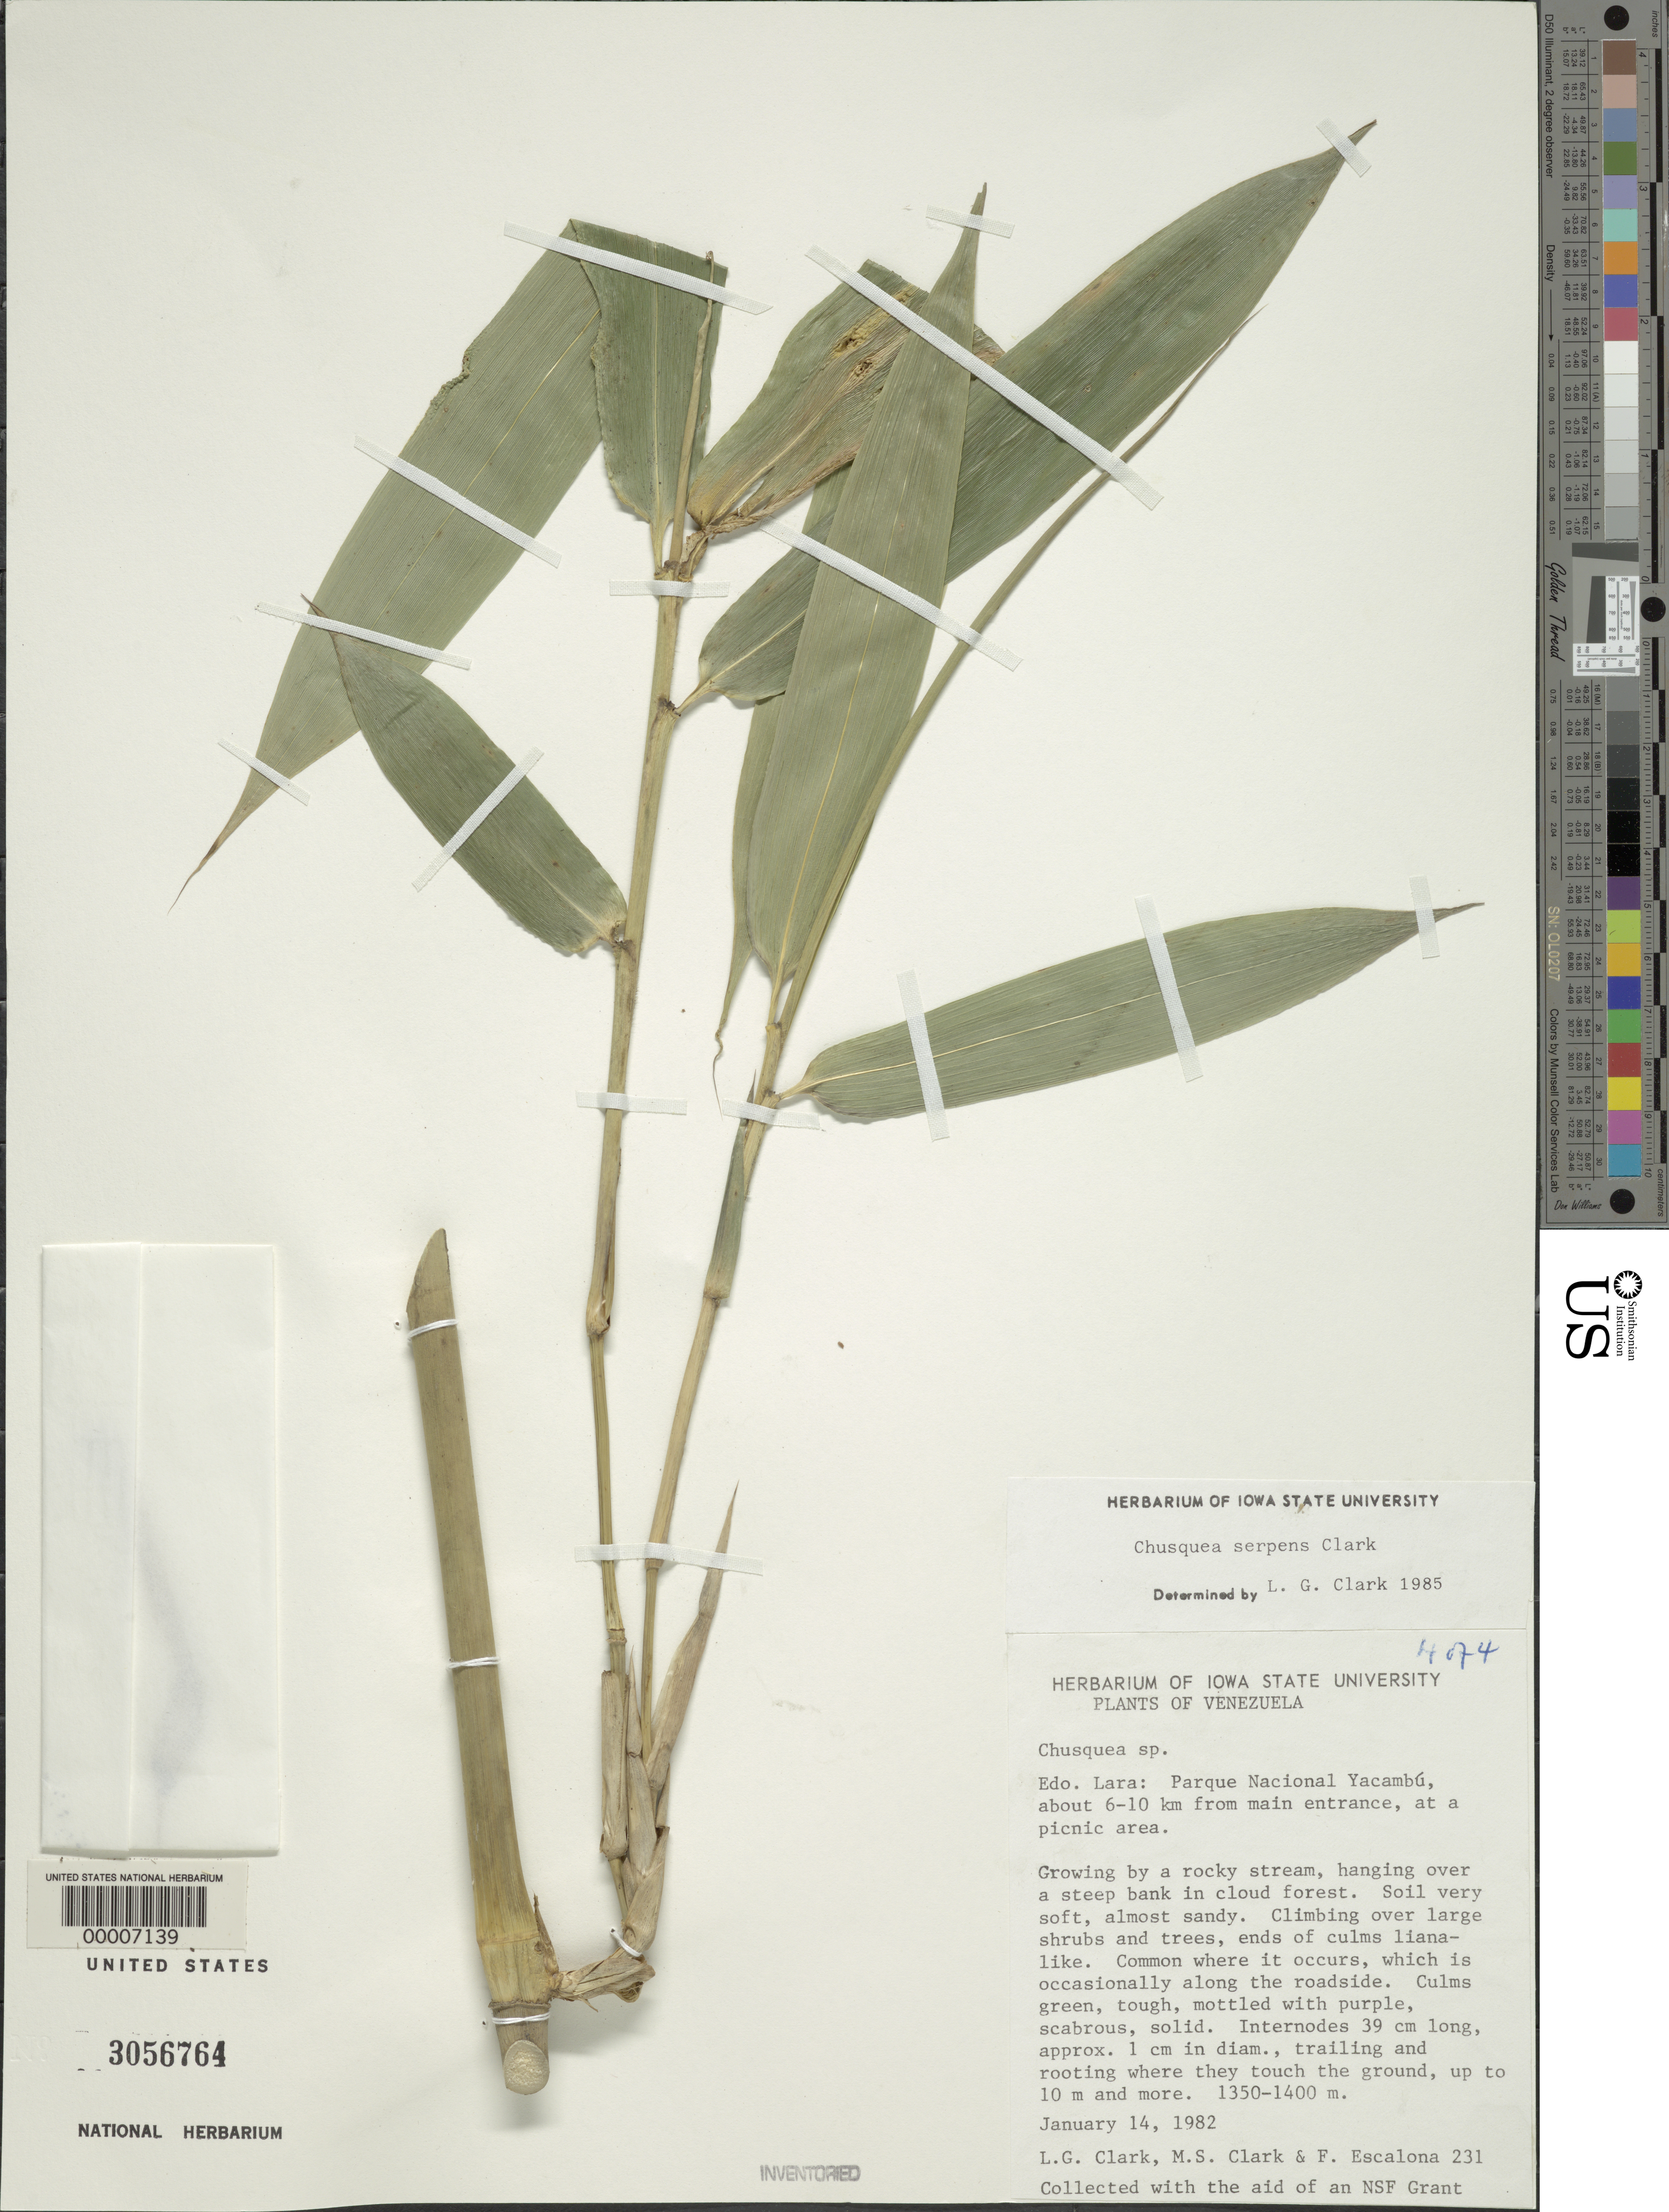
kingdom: Plantae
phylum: Tracheophyta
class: Liliopsida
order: Poales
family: Poaceae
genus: Chusquea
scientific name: Chusquea serpens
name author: L.G. Clark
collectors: L. G. Clark, M. S. Clark & F. Escalona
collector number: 231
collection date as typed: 14 Jan 1982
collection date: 1982-01-14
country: Venezuela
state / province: Lara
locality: Parque nacional yacambu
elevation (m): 1350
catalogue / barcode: US 3056764